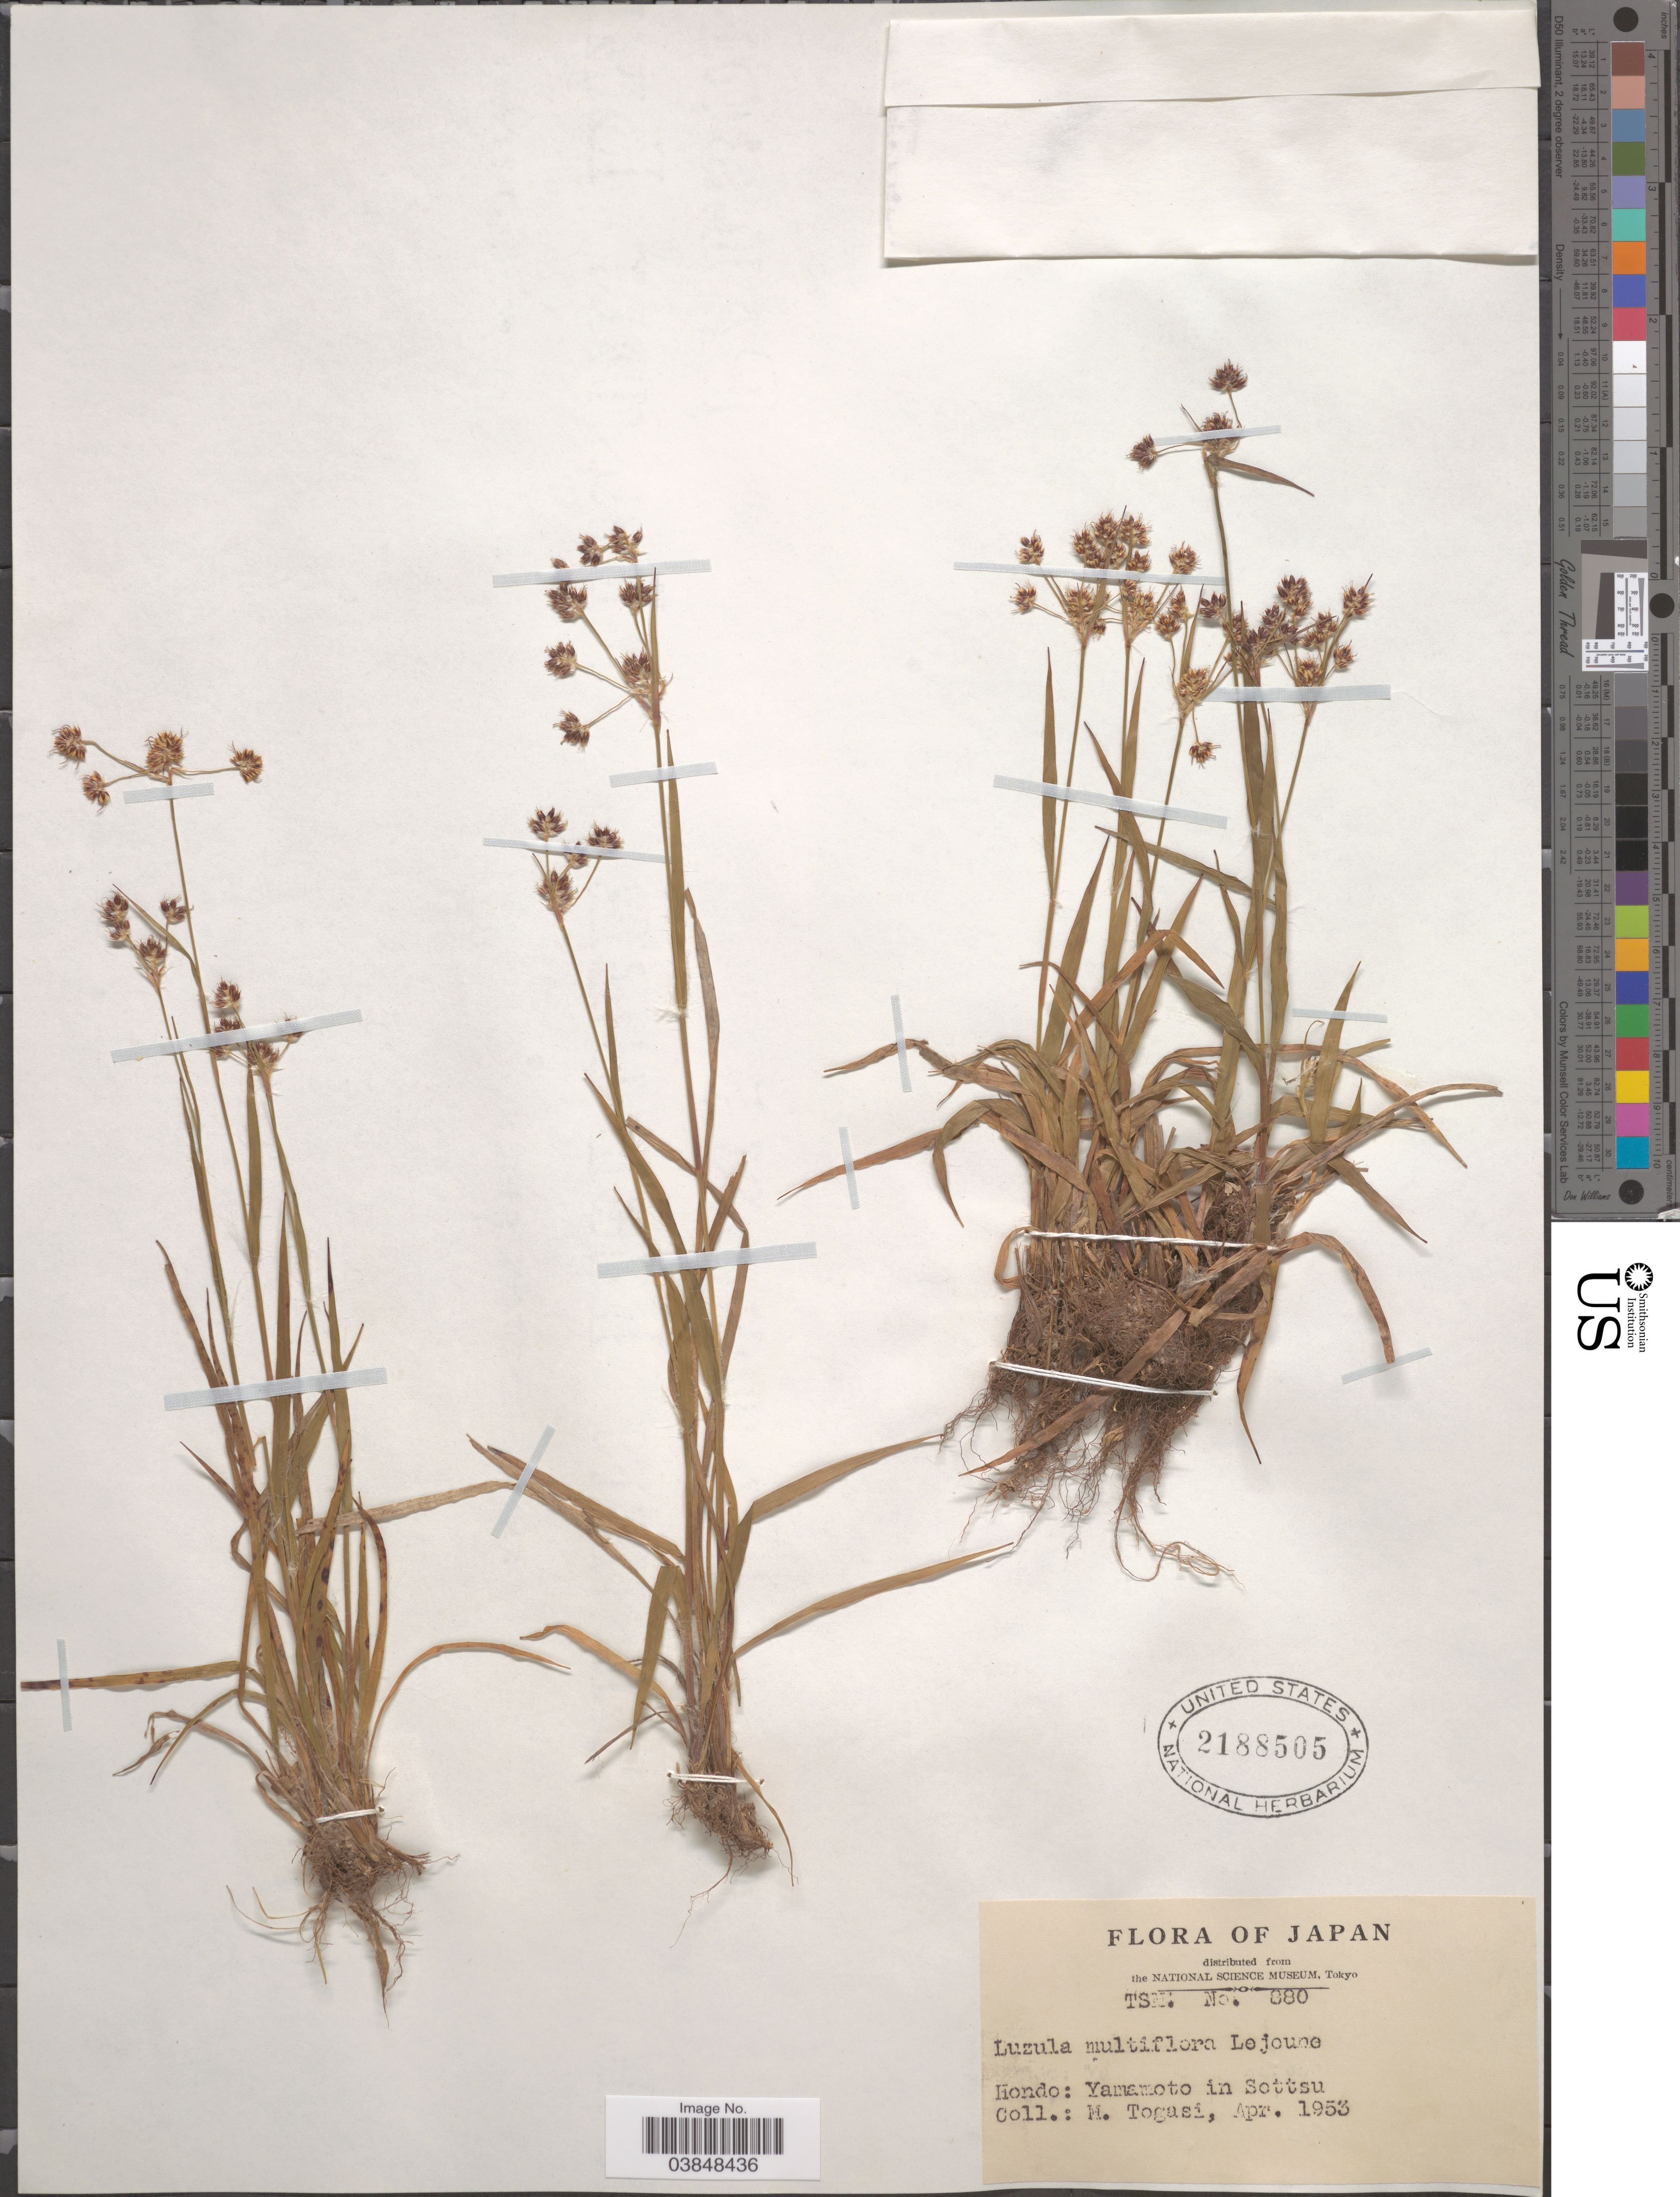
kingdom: Plantae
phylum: Tracheophyta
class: Liliopsida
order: Poales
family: Juncaceae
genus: Luzula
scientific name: Luzula multiflora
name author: (Ehrh.) Lej.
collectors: M. Togasi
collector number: TSN880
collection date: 1953-04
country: Japan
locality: Hondo: Yamamoto in Sottsu.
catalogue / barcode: US 2188505